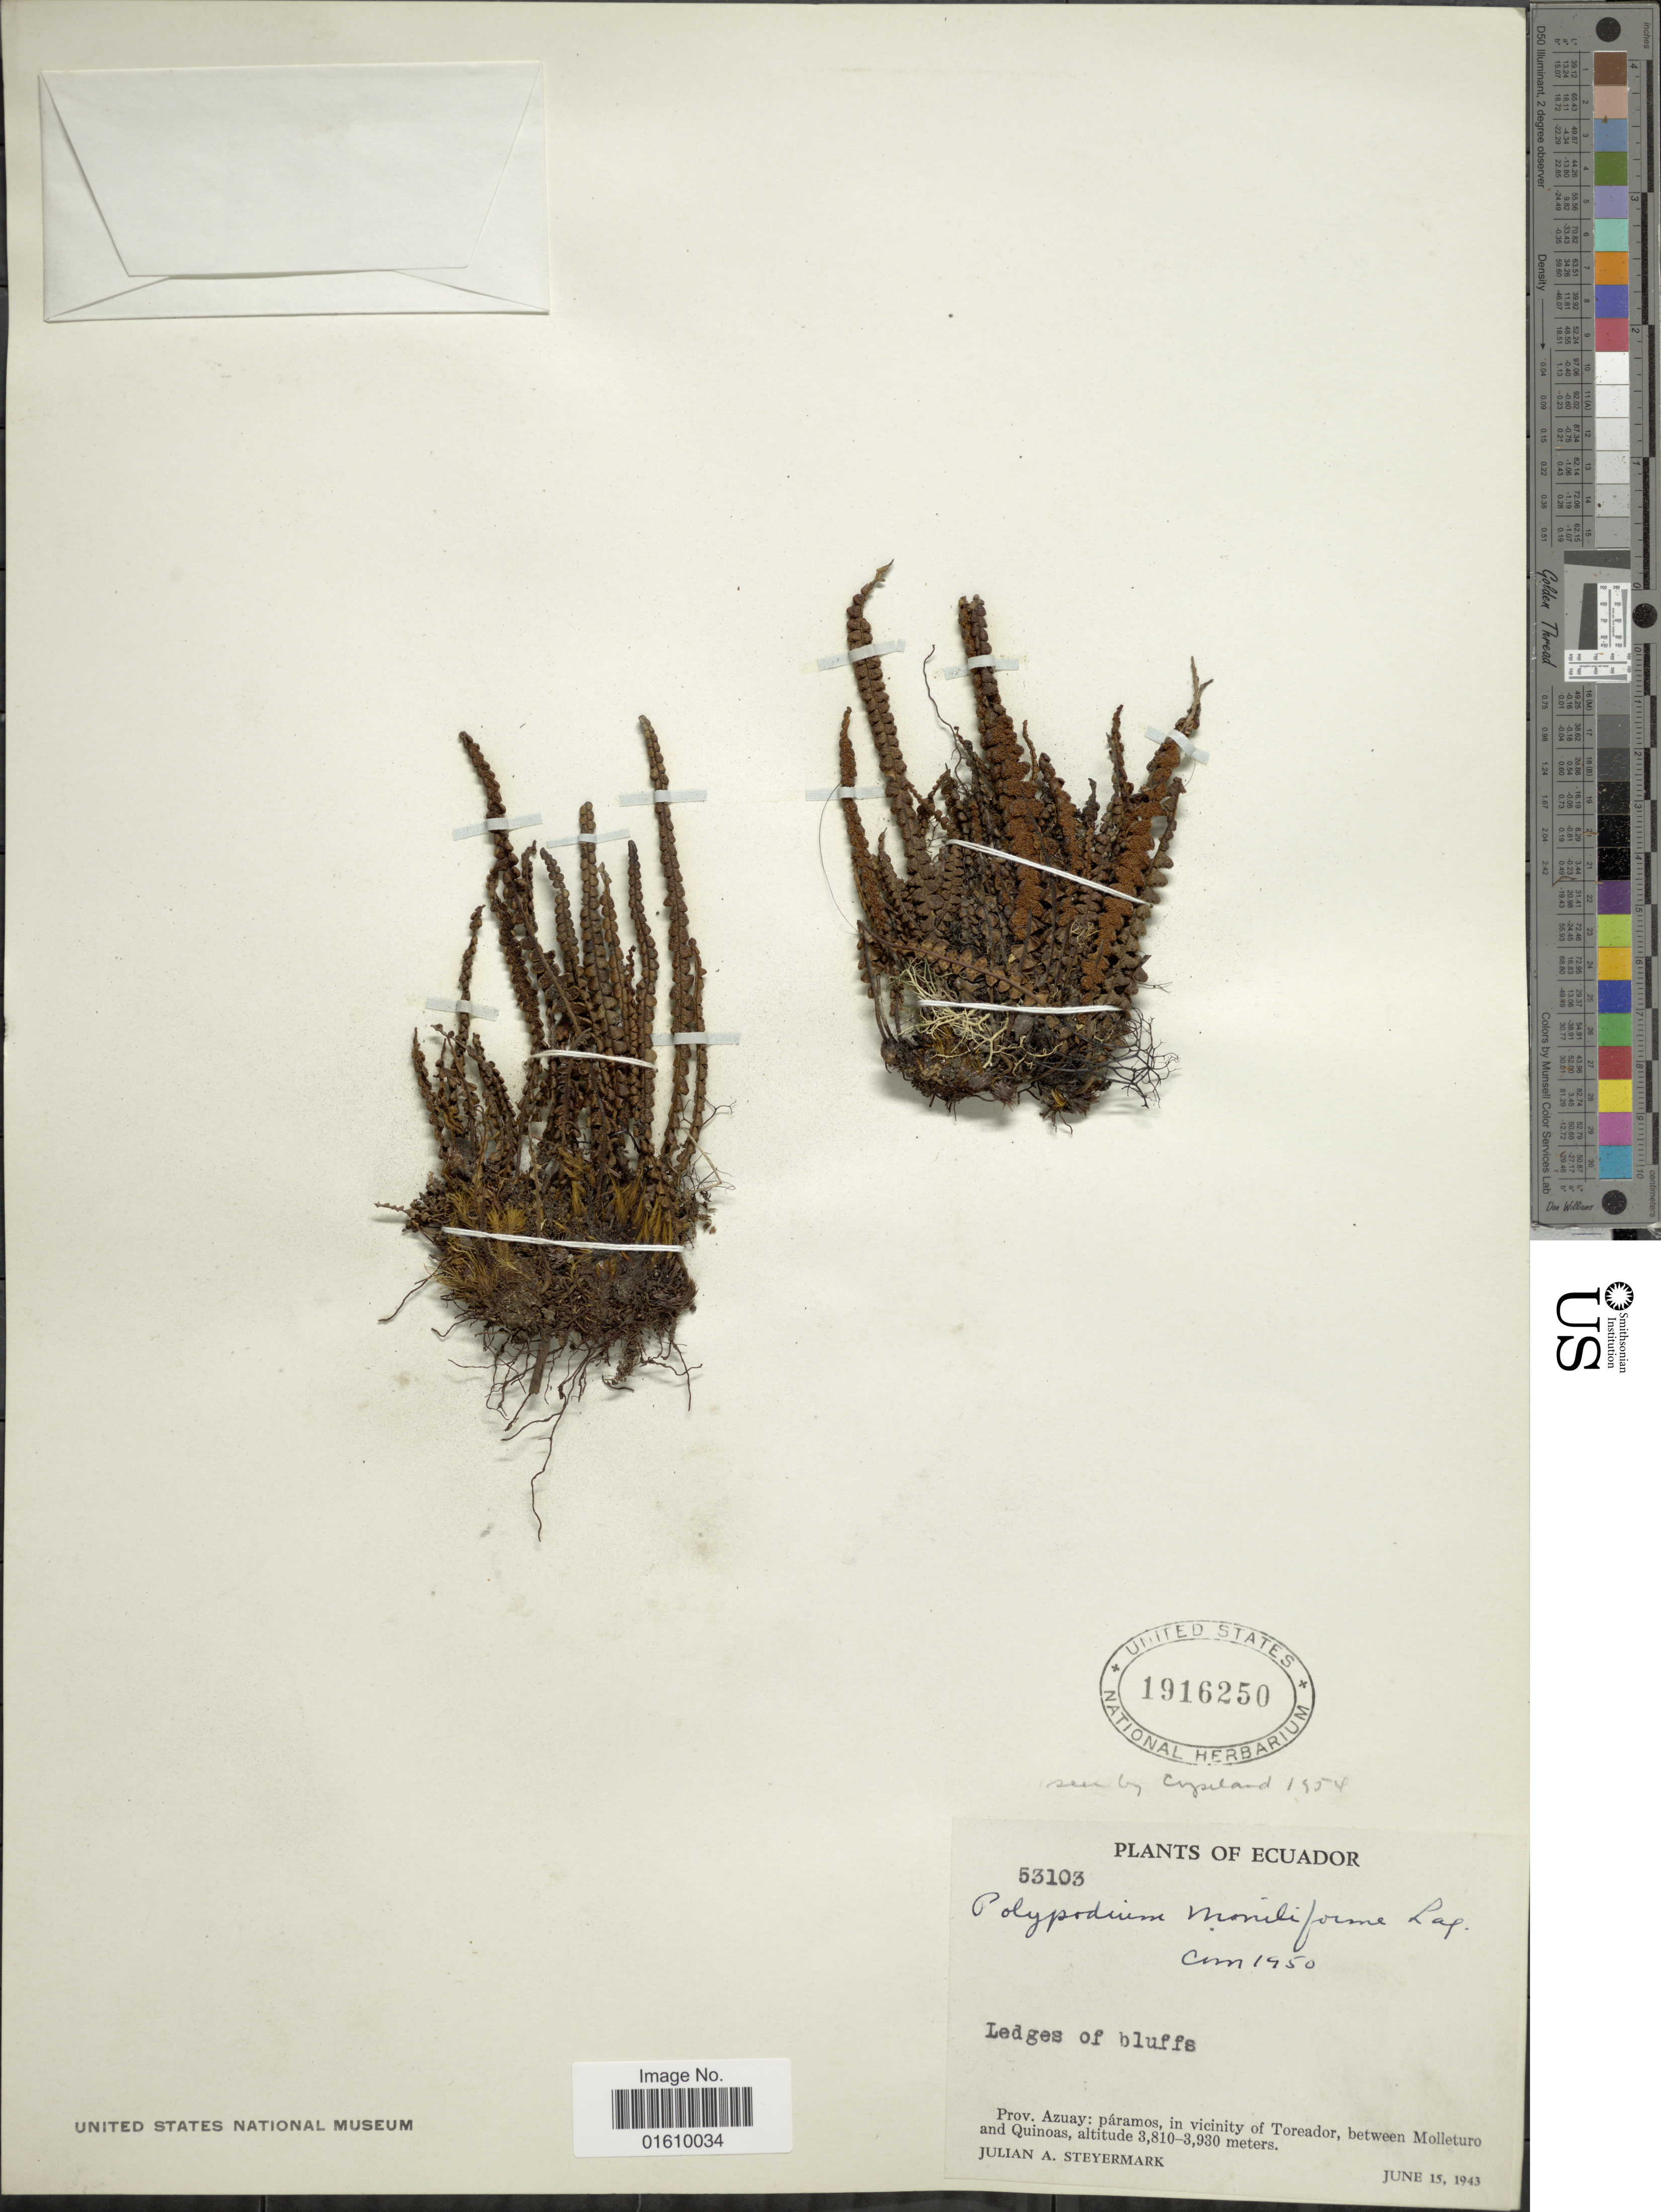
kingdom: Plantae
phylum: Tracheophyta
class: Polypodiopsida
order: Polypodiales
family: Polypodiaceae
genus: Melpomene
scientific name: Melpomene moniliformis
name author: (Lag. ex Sw.) A.R. Sm. & R.C. Moran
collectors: J. Steyermark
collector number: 53103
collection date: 1943-06-15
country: Ecuador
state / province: Azuay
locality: Prov. Azuay: paramos, in vicinity of Toreador, between Molleturo, and Quinoas.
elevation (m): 3810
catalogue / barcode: US 1916250